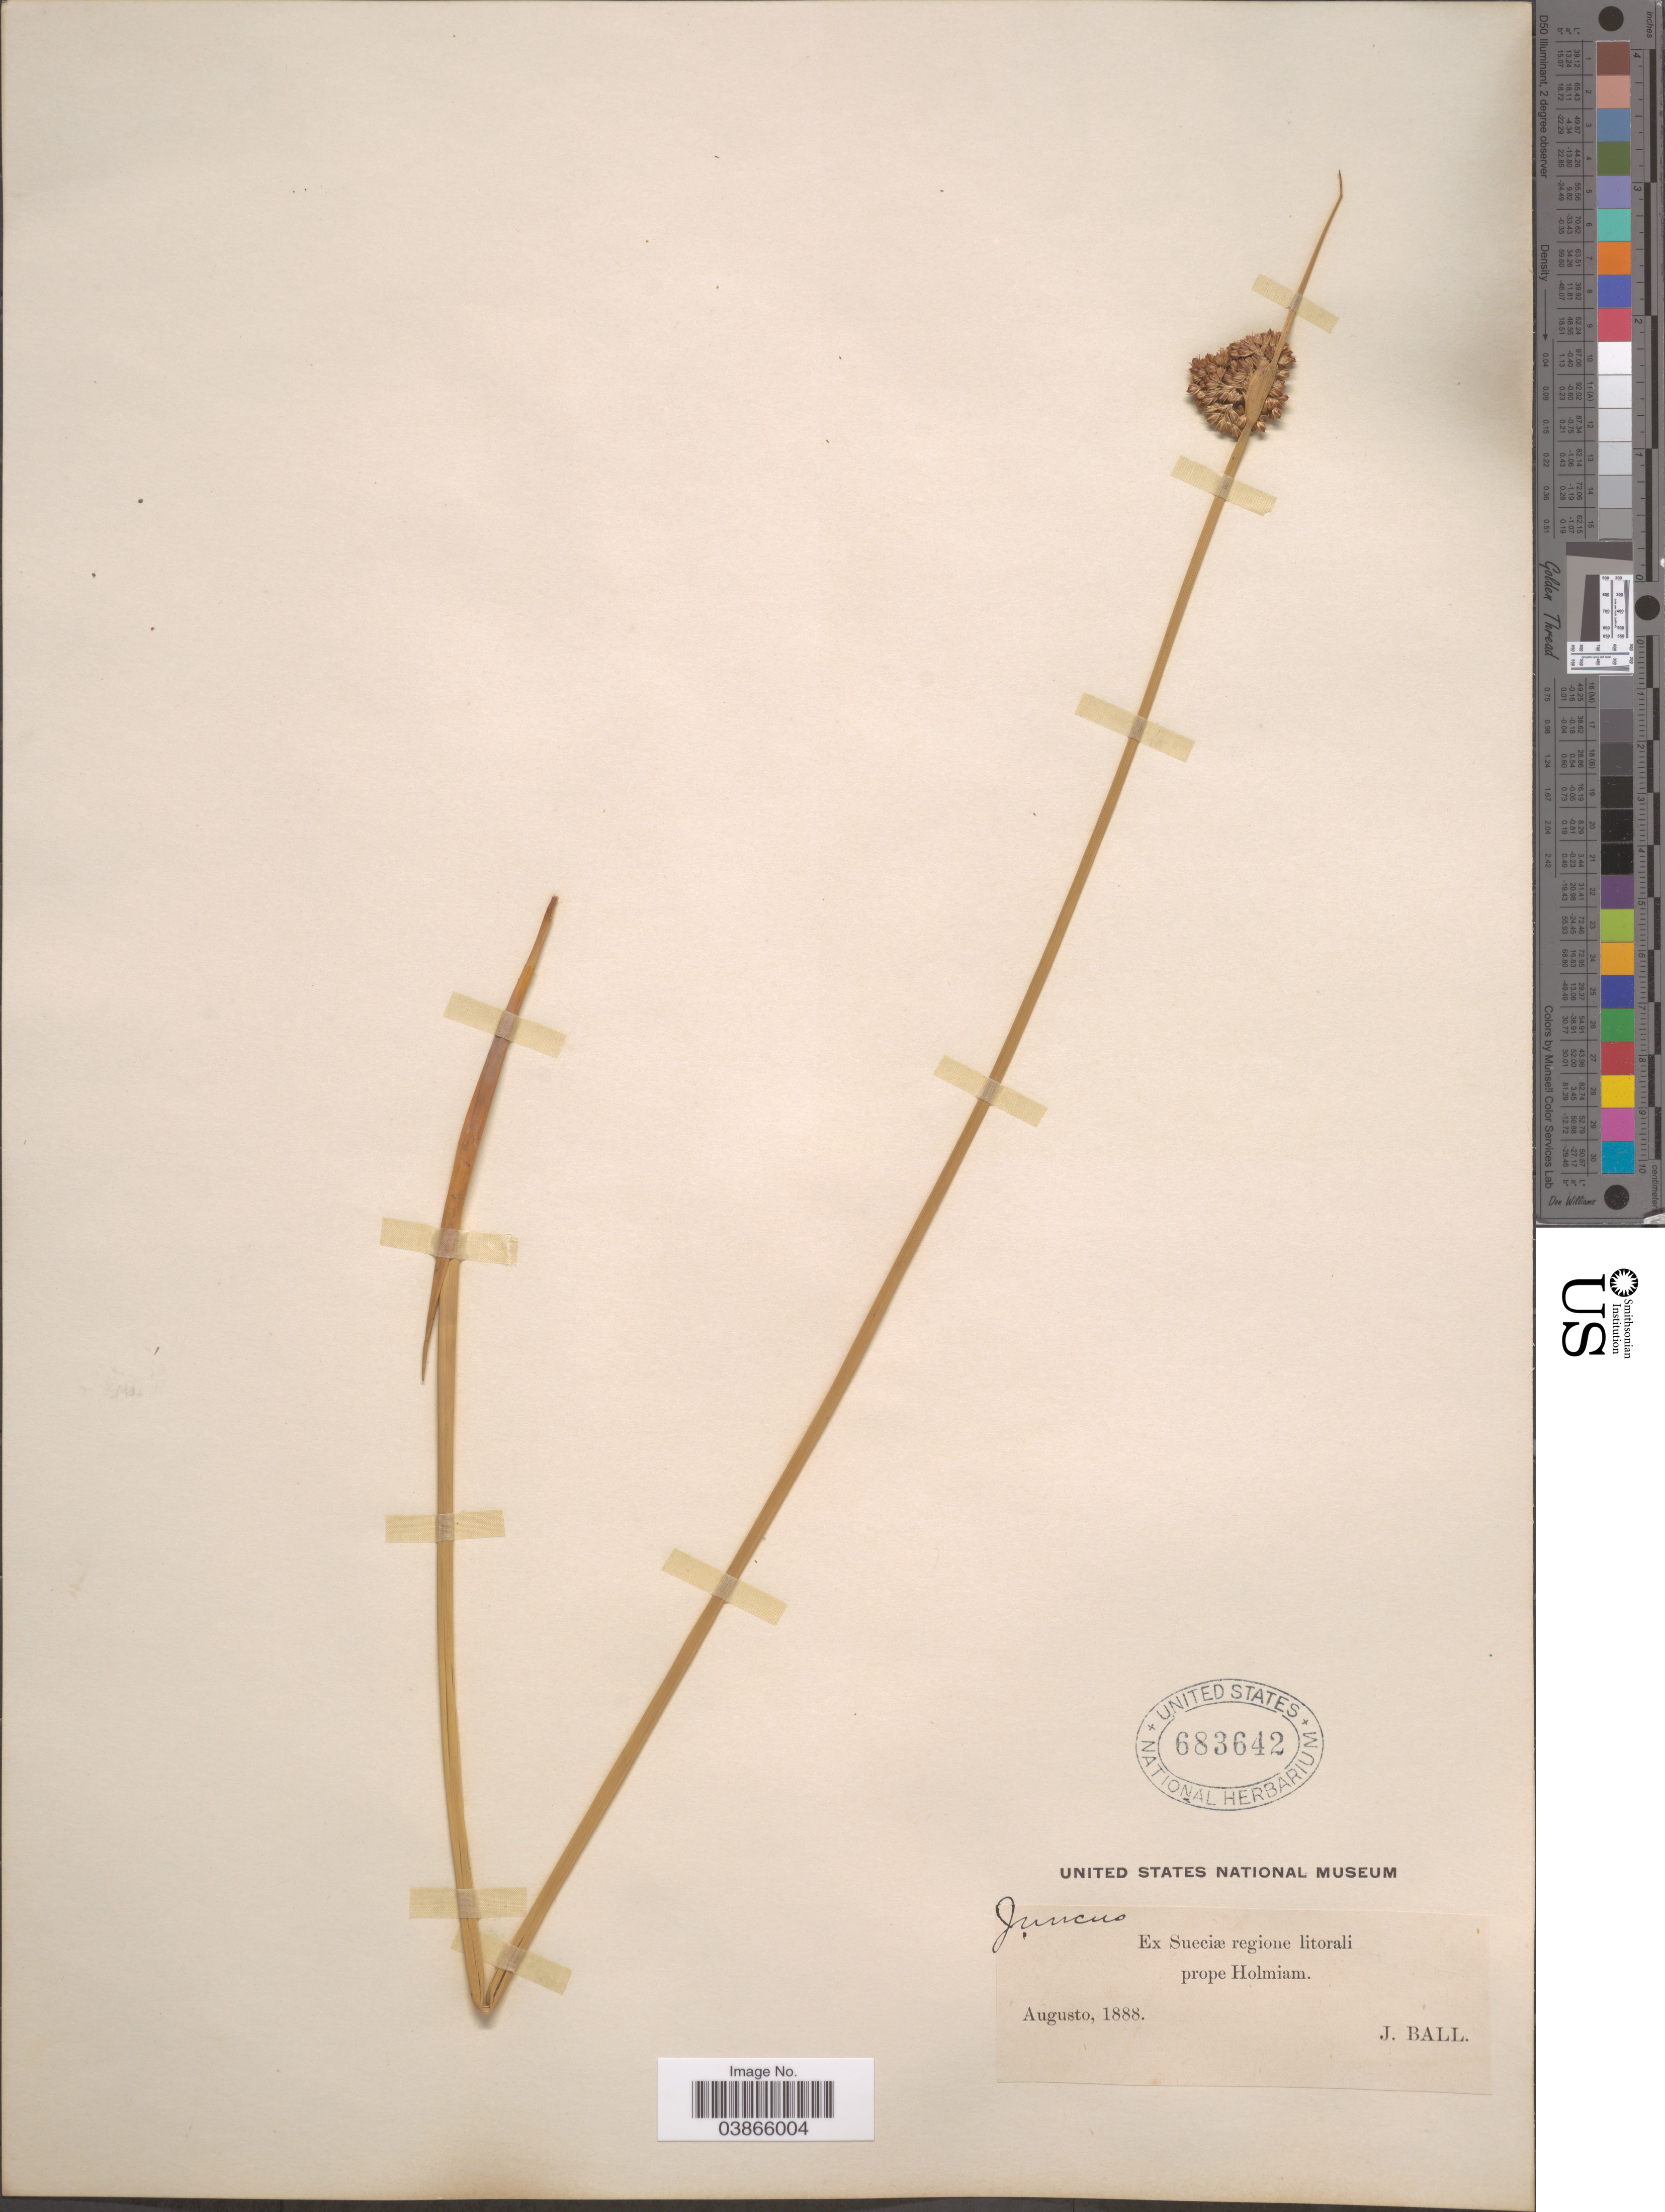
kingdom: Plantae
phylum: Tracheophyta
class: Liliopsida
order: Poales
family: Juncaceae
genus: Juncus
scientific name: Juncus sp.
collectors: J. Ball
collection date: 1888-08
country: Sweden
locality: Ex Sueciæ regione litorali prope Holmiam.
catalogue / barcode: US 683642